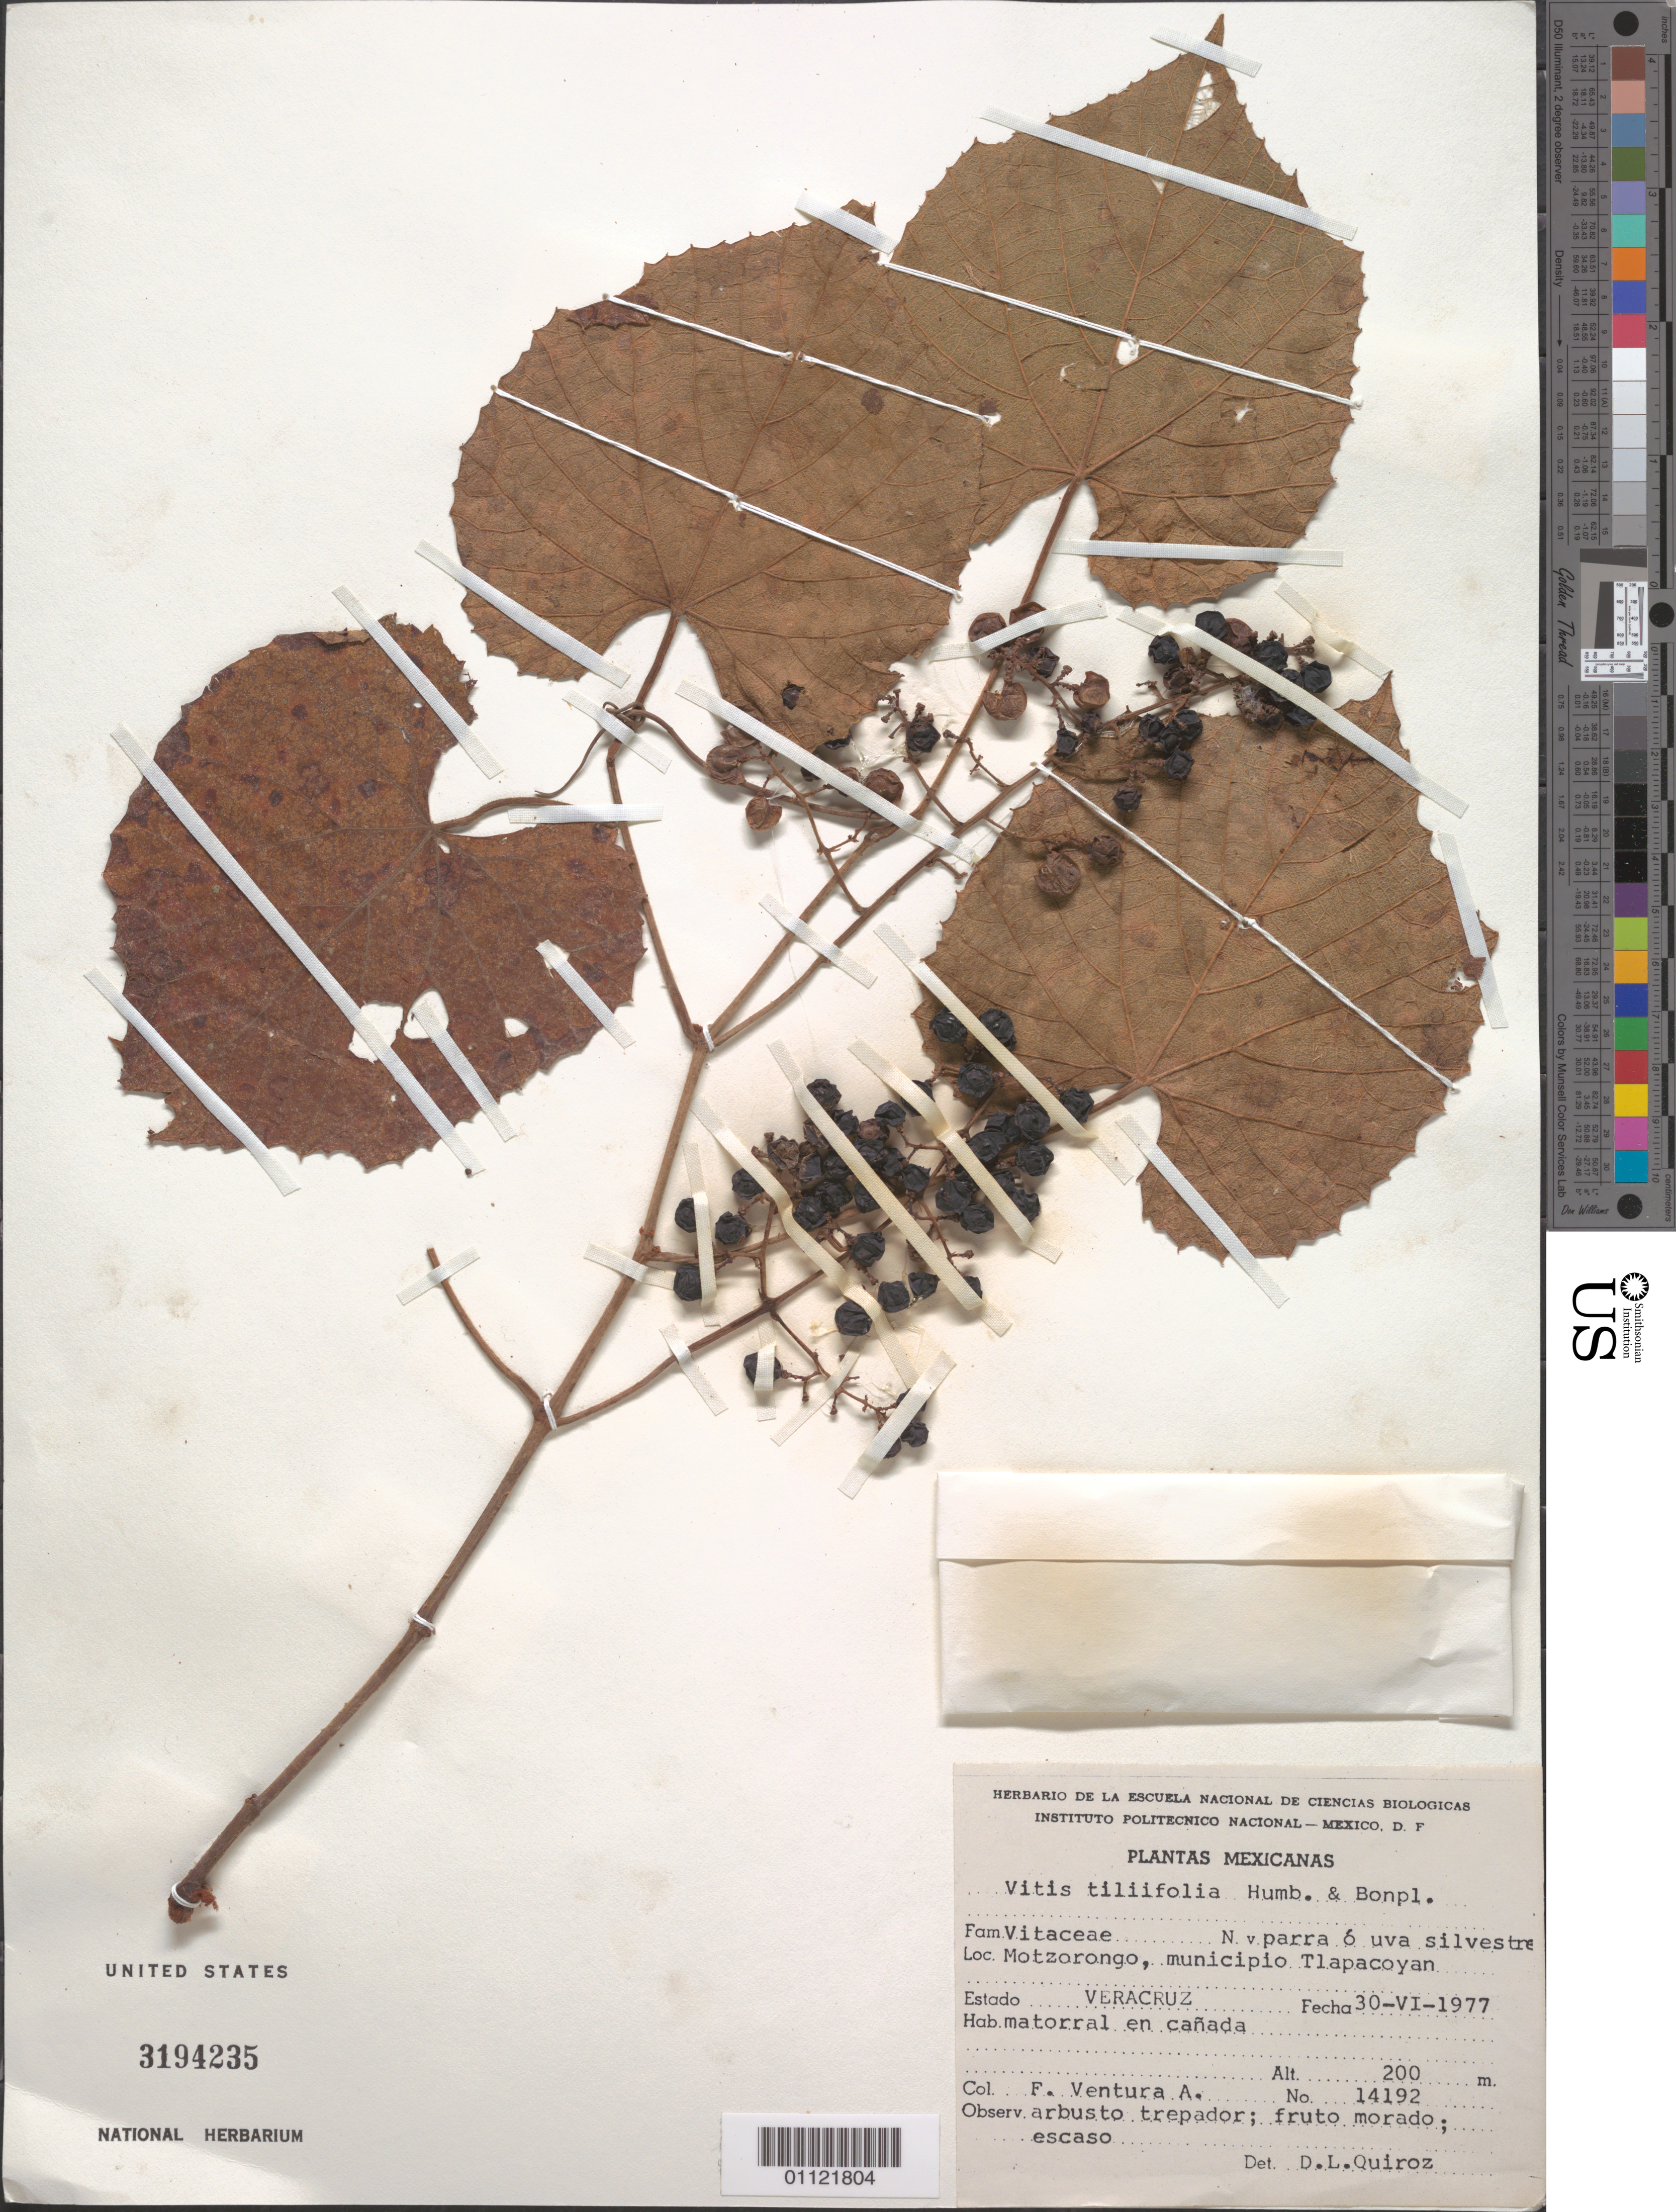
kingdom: Plantae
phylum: Tracheophyta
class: Magnoliopsida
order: Vitales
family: Vitaceae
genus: Vitis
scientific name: Vitis tiliifolia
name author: Humb. & Bonpl. ex Schult.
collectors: F. Ventura A.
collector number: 14192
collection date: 1977-06-30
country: Mexico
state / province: Veracruz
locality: Motzorongo, municipio Tlapacoyan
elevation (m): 200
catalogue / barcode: US 3194235